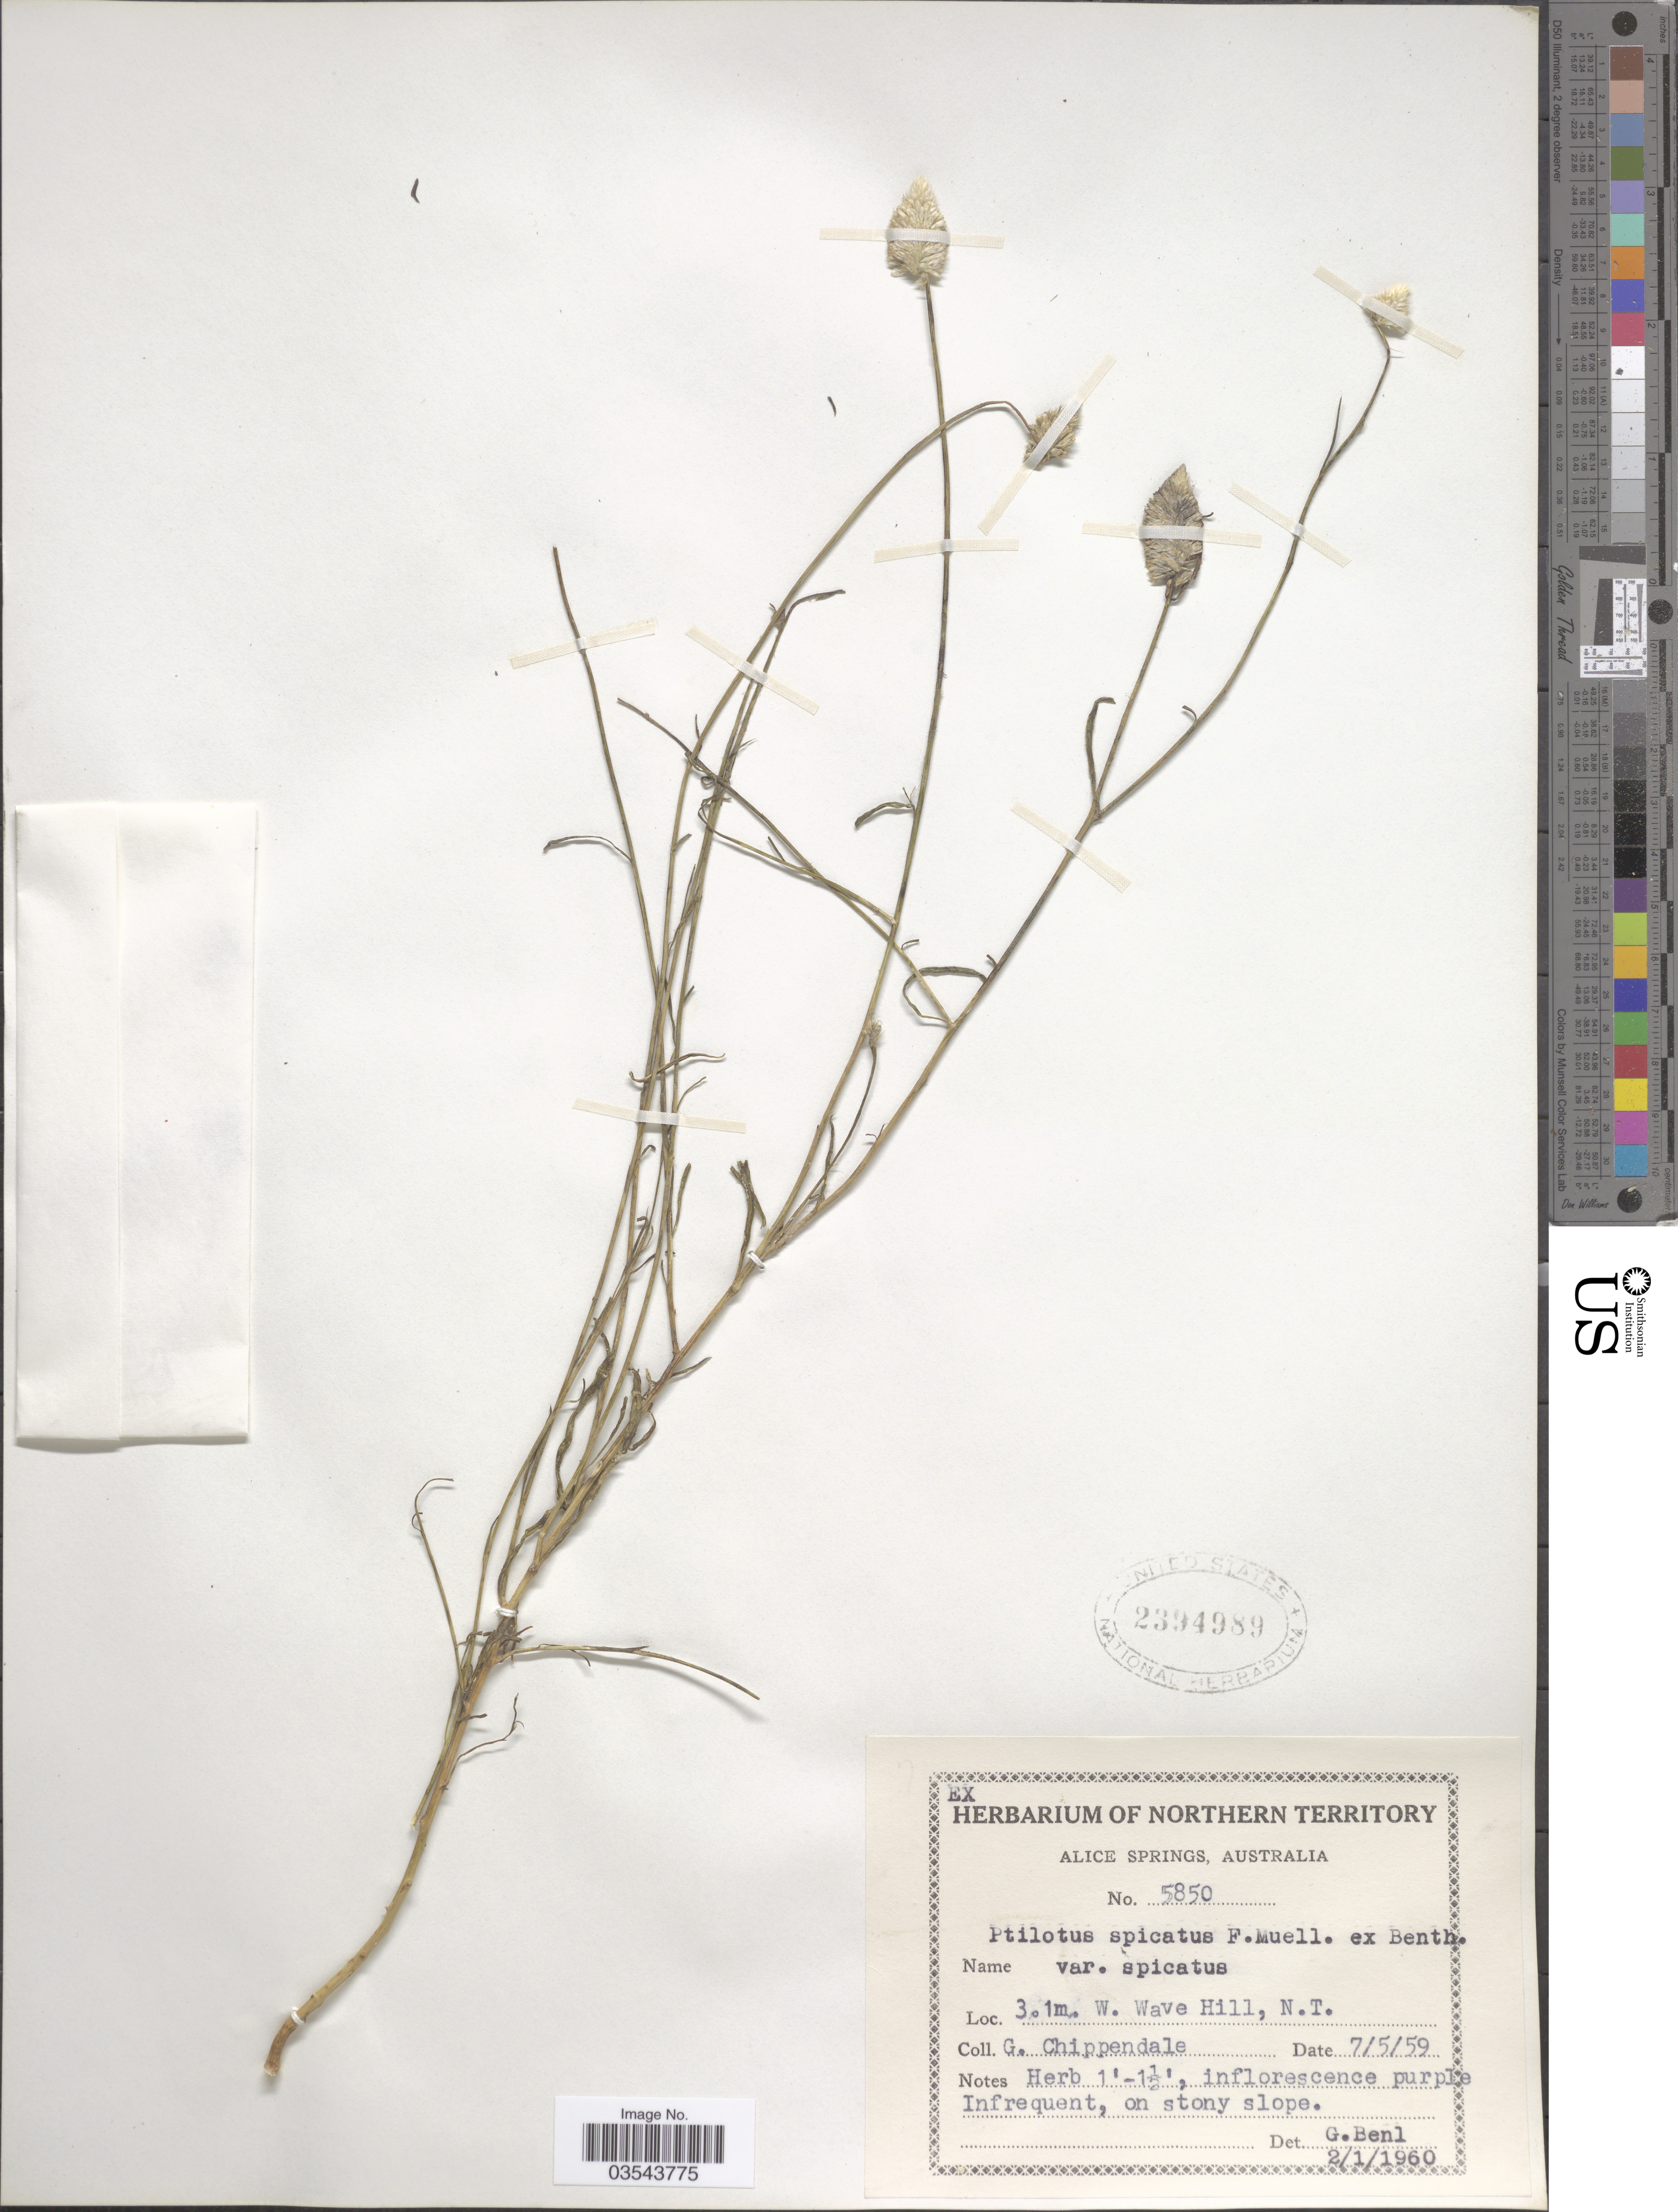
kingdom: Plantae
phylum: Tracheophyta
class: Magnoliopsida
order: Caryophyllales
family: Amaranthaceae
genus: Ptilotus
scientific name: Ptilotus spicatus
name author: F. Muell. ex Benth.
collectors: G. Chippendale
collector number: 5850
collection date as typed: Transcribed d/m/y: 7/5/59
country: Australia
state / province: Northern Territory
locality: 3.1m. W. Wave Hill.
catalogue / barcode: US 2394989